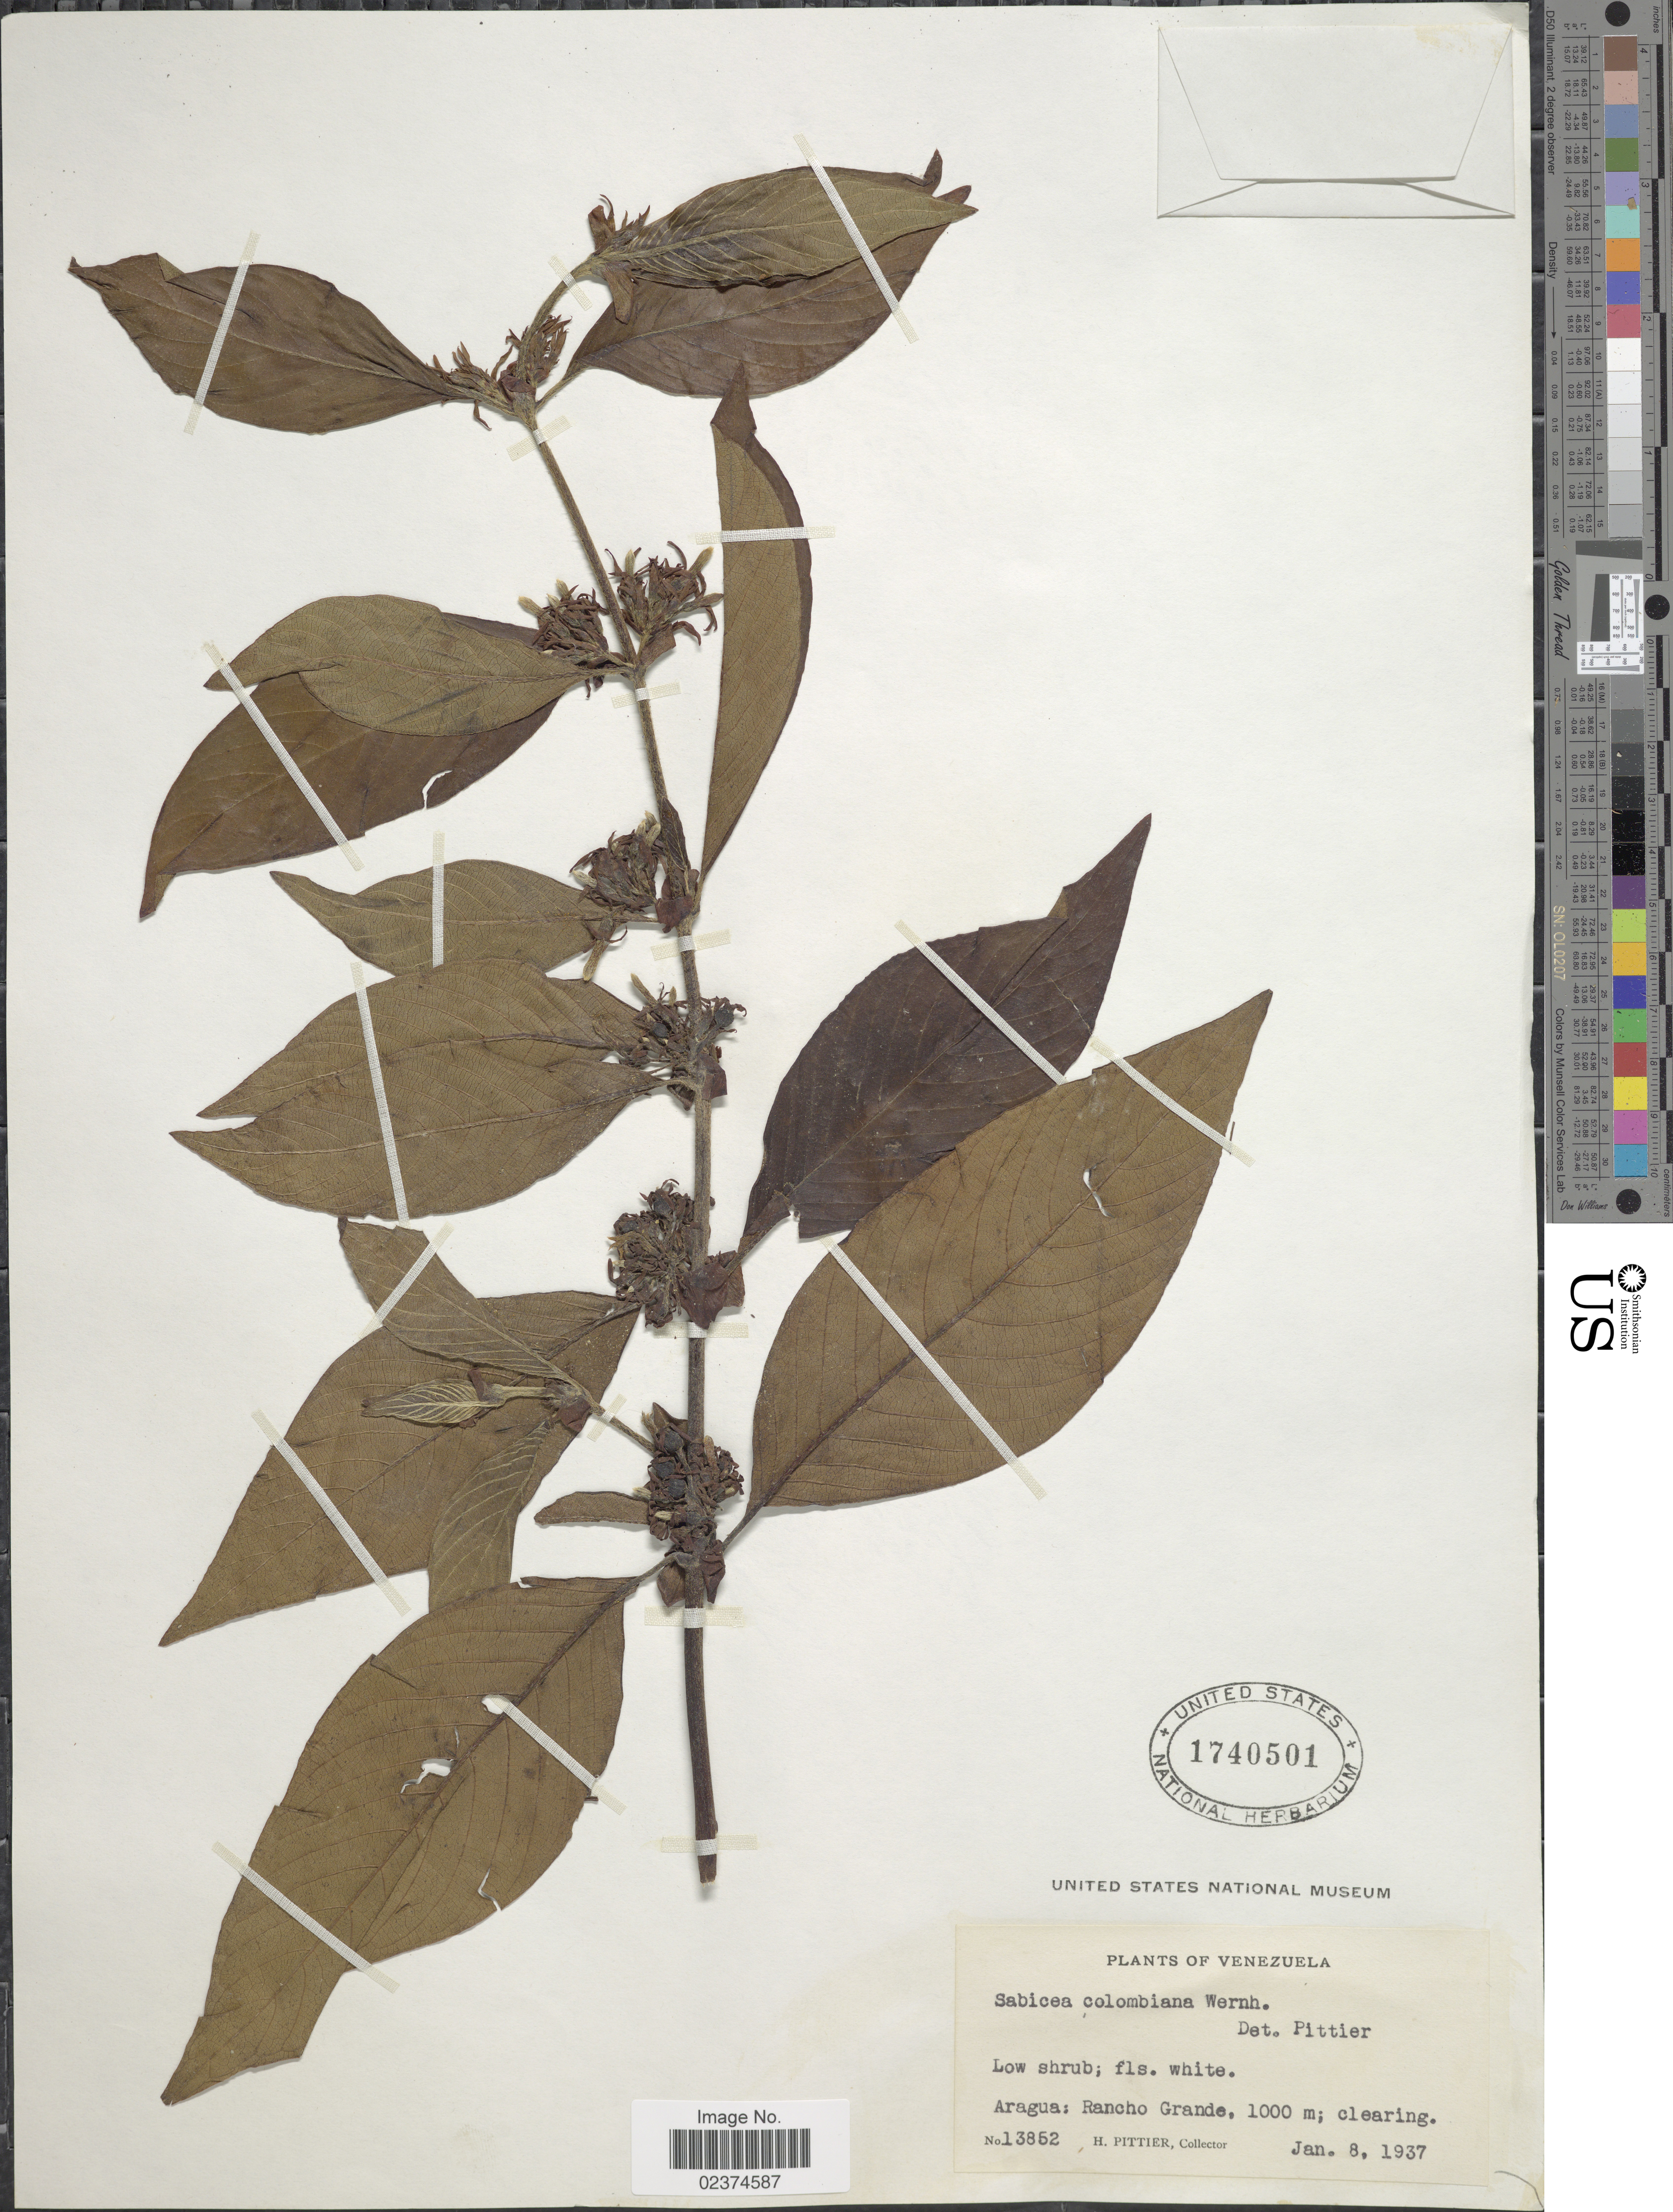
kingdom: Plantae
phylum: Tracheophyta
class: Magnoliopsida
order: Gentianales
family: Rubiaceae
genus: Sabicea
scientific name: Sabicea colombiana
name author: Wernham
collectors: H. F. Pittier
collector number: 13852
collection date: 1937-01-08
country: Venezuela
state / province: Aragua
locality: Rancho Grando; clearing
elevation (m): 1000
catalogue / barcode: US 1740501